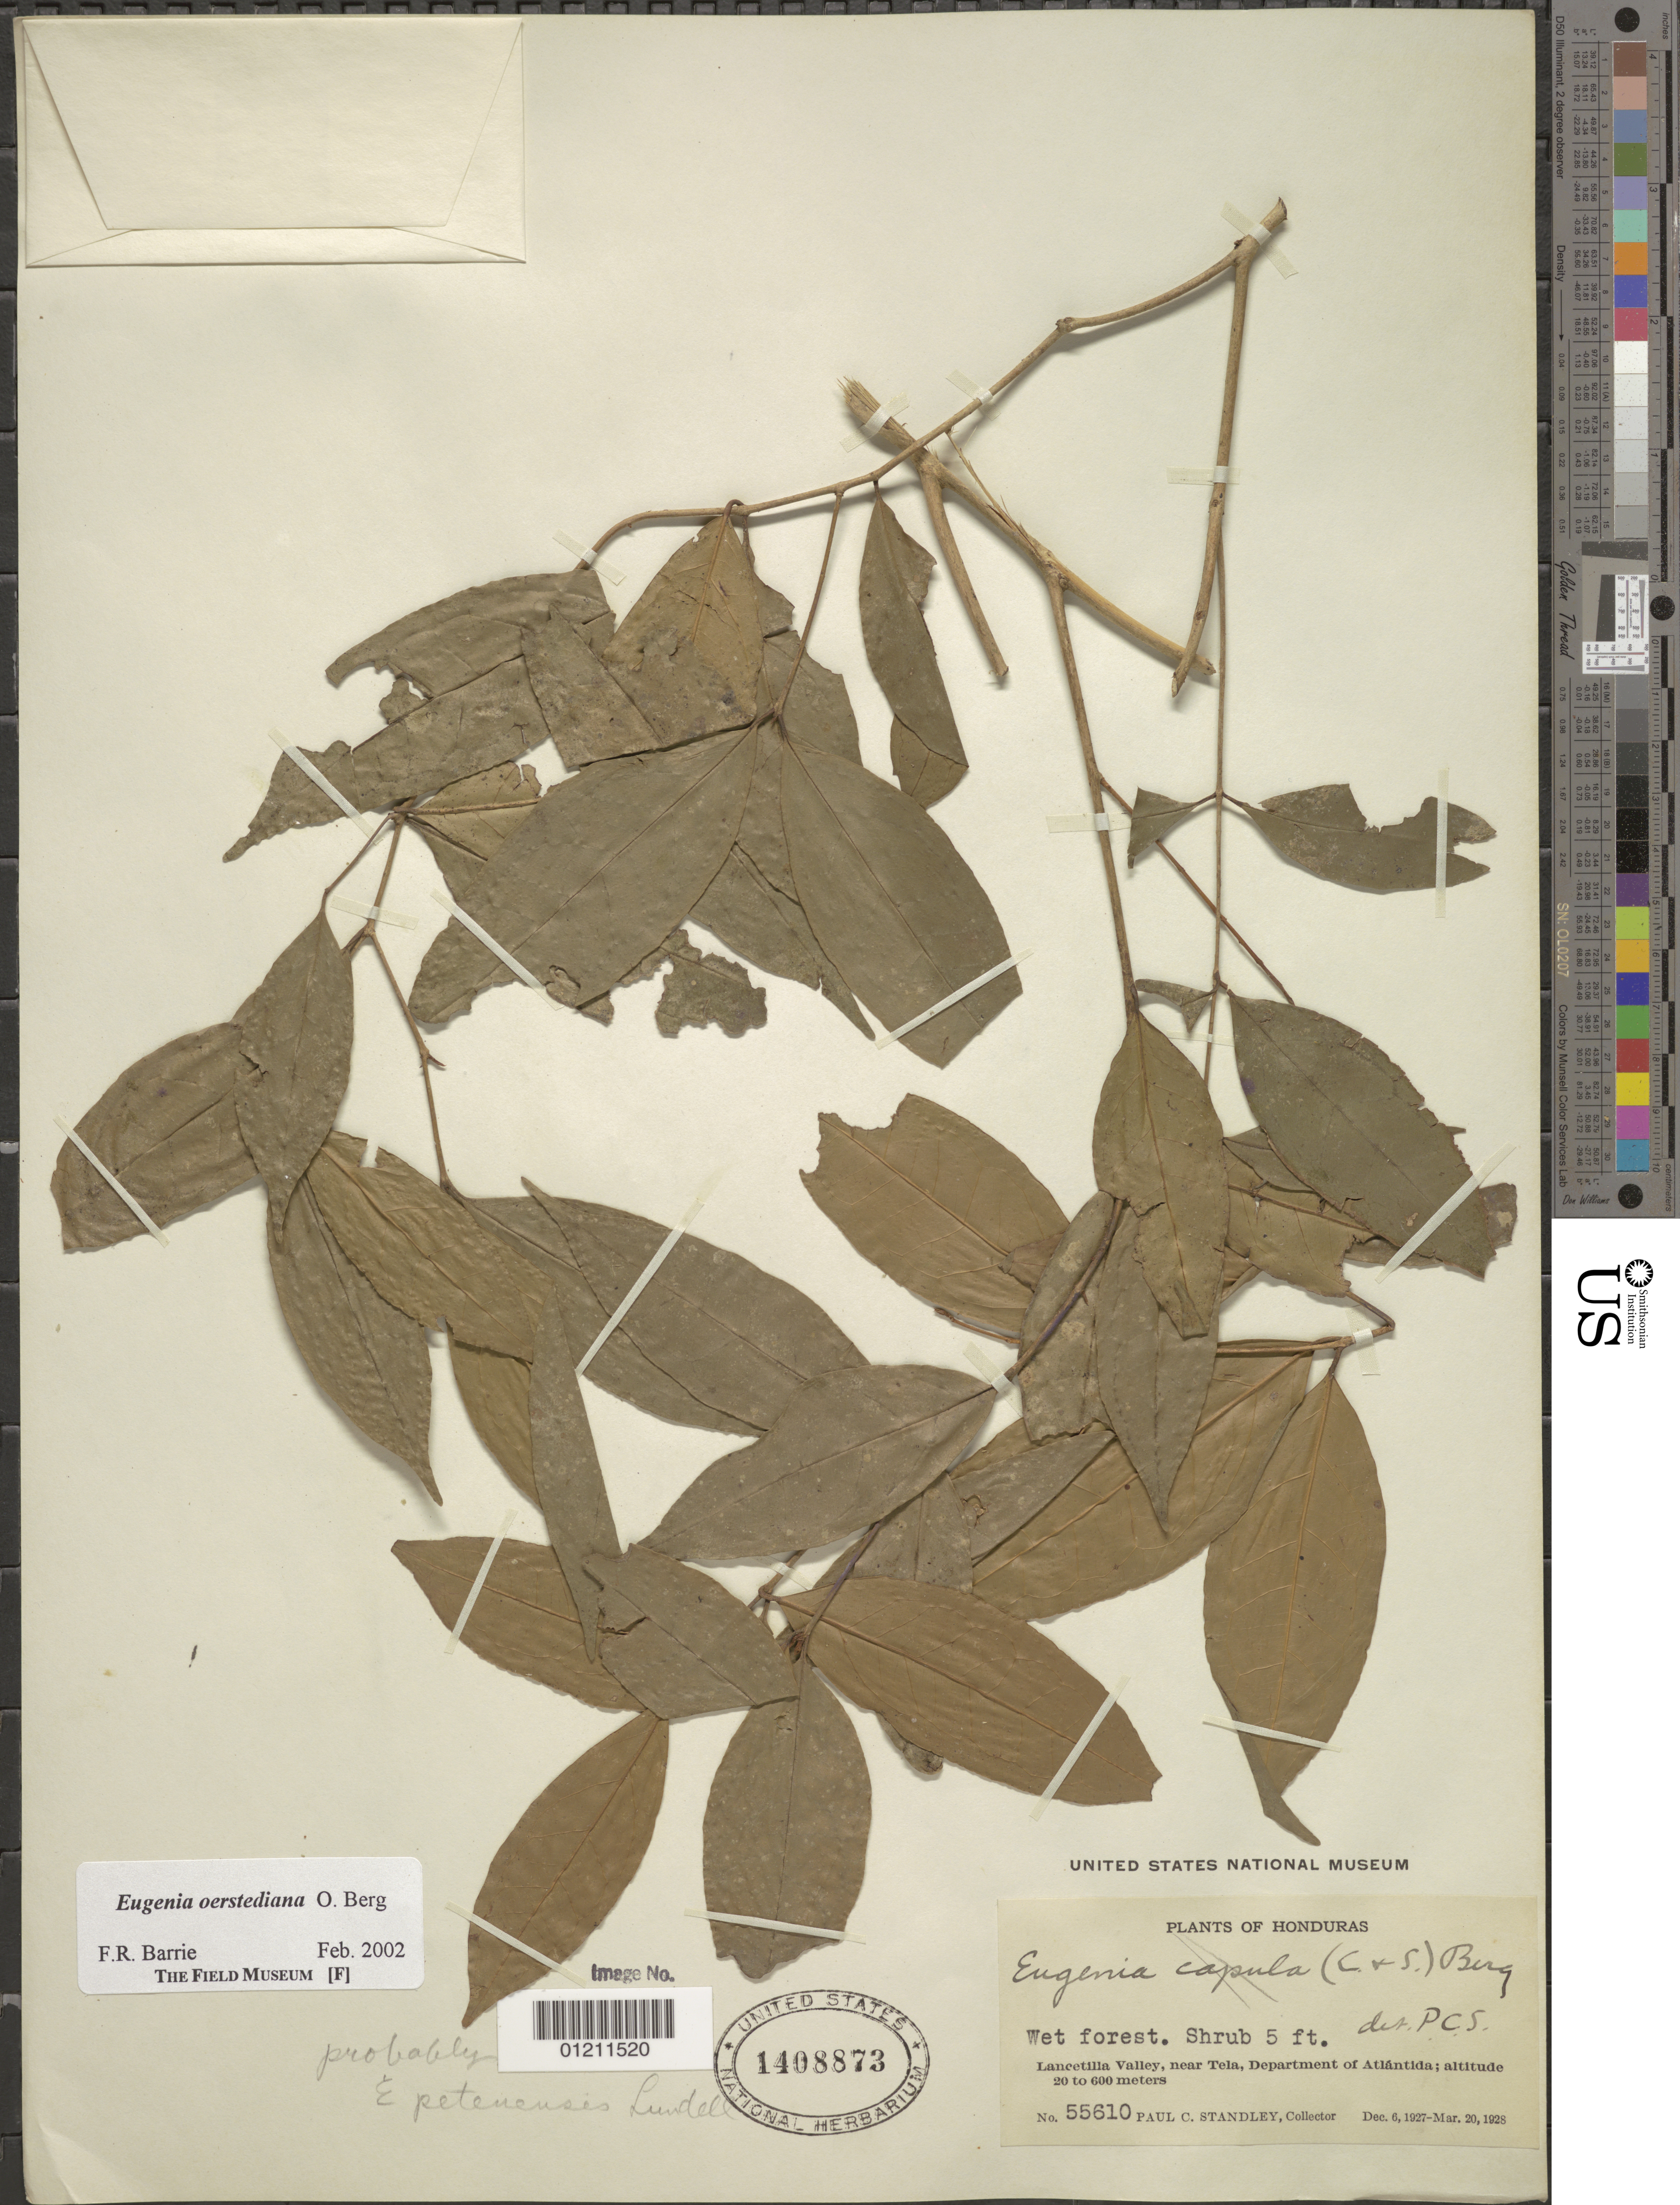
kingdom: Plantae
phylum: Tracheophyta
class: Magnoliopsida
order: Myrtales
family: Myrtaceae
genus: Eugenia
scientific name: Eugenia oerstediana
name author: O. Berg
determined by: Barrie, F. R.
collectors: P. C. Standley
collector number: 55610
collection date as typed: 06 Dec 1927 to 20 Mar 1928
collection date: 1927-12-06/1928-03-20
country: Honduras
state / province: Atlántida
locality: Lancetilla Valley, near Tela, Department of Atlántida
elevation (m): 20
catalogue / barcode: US 1408873